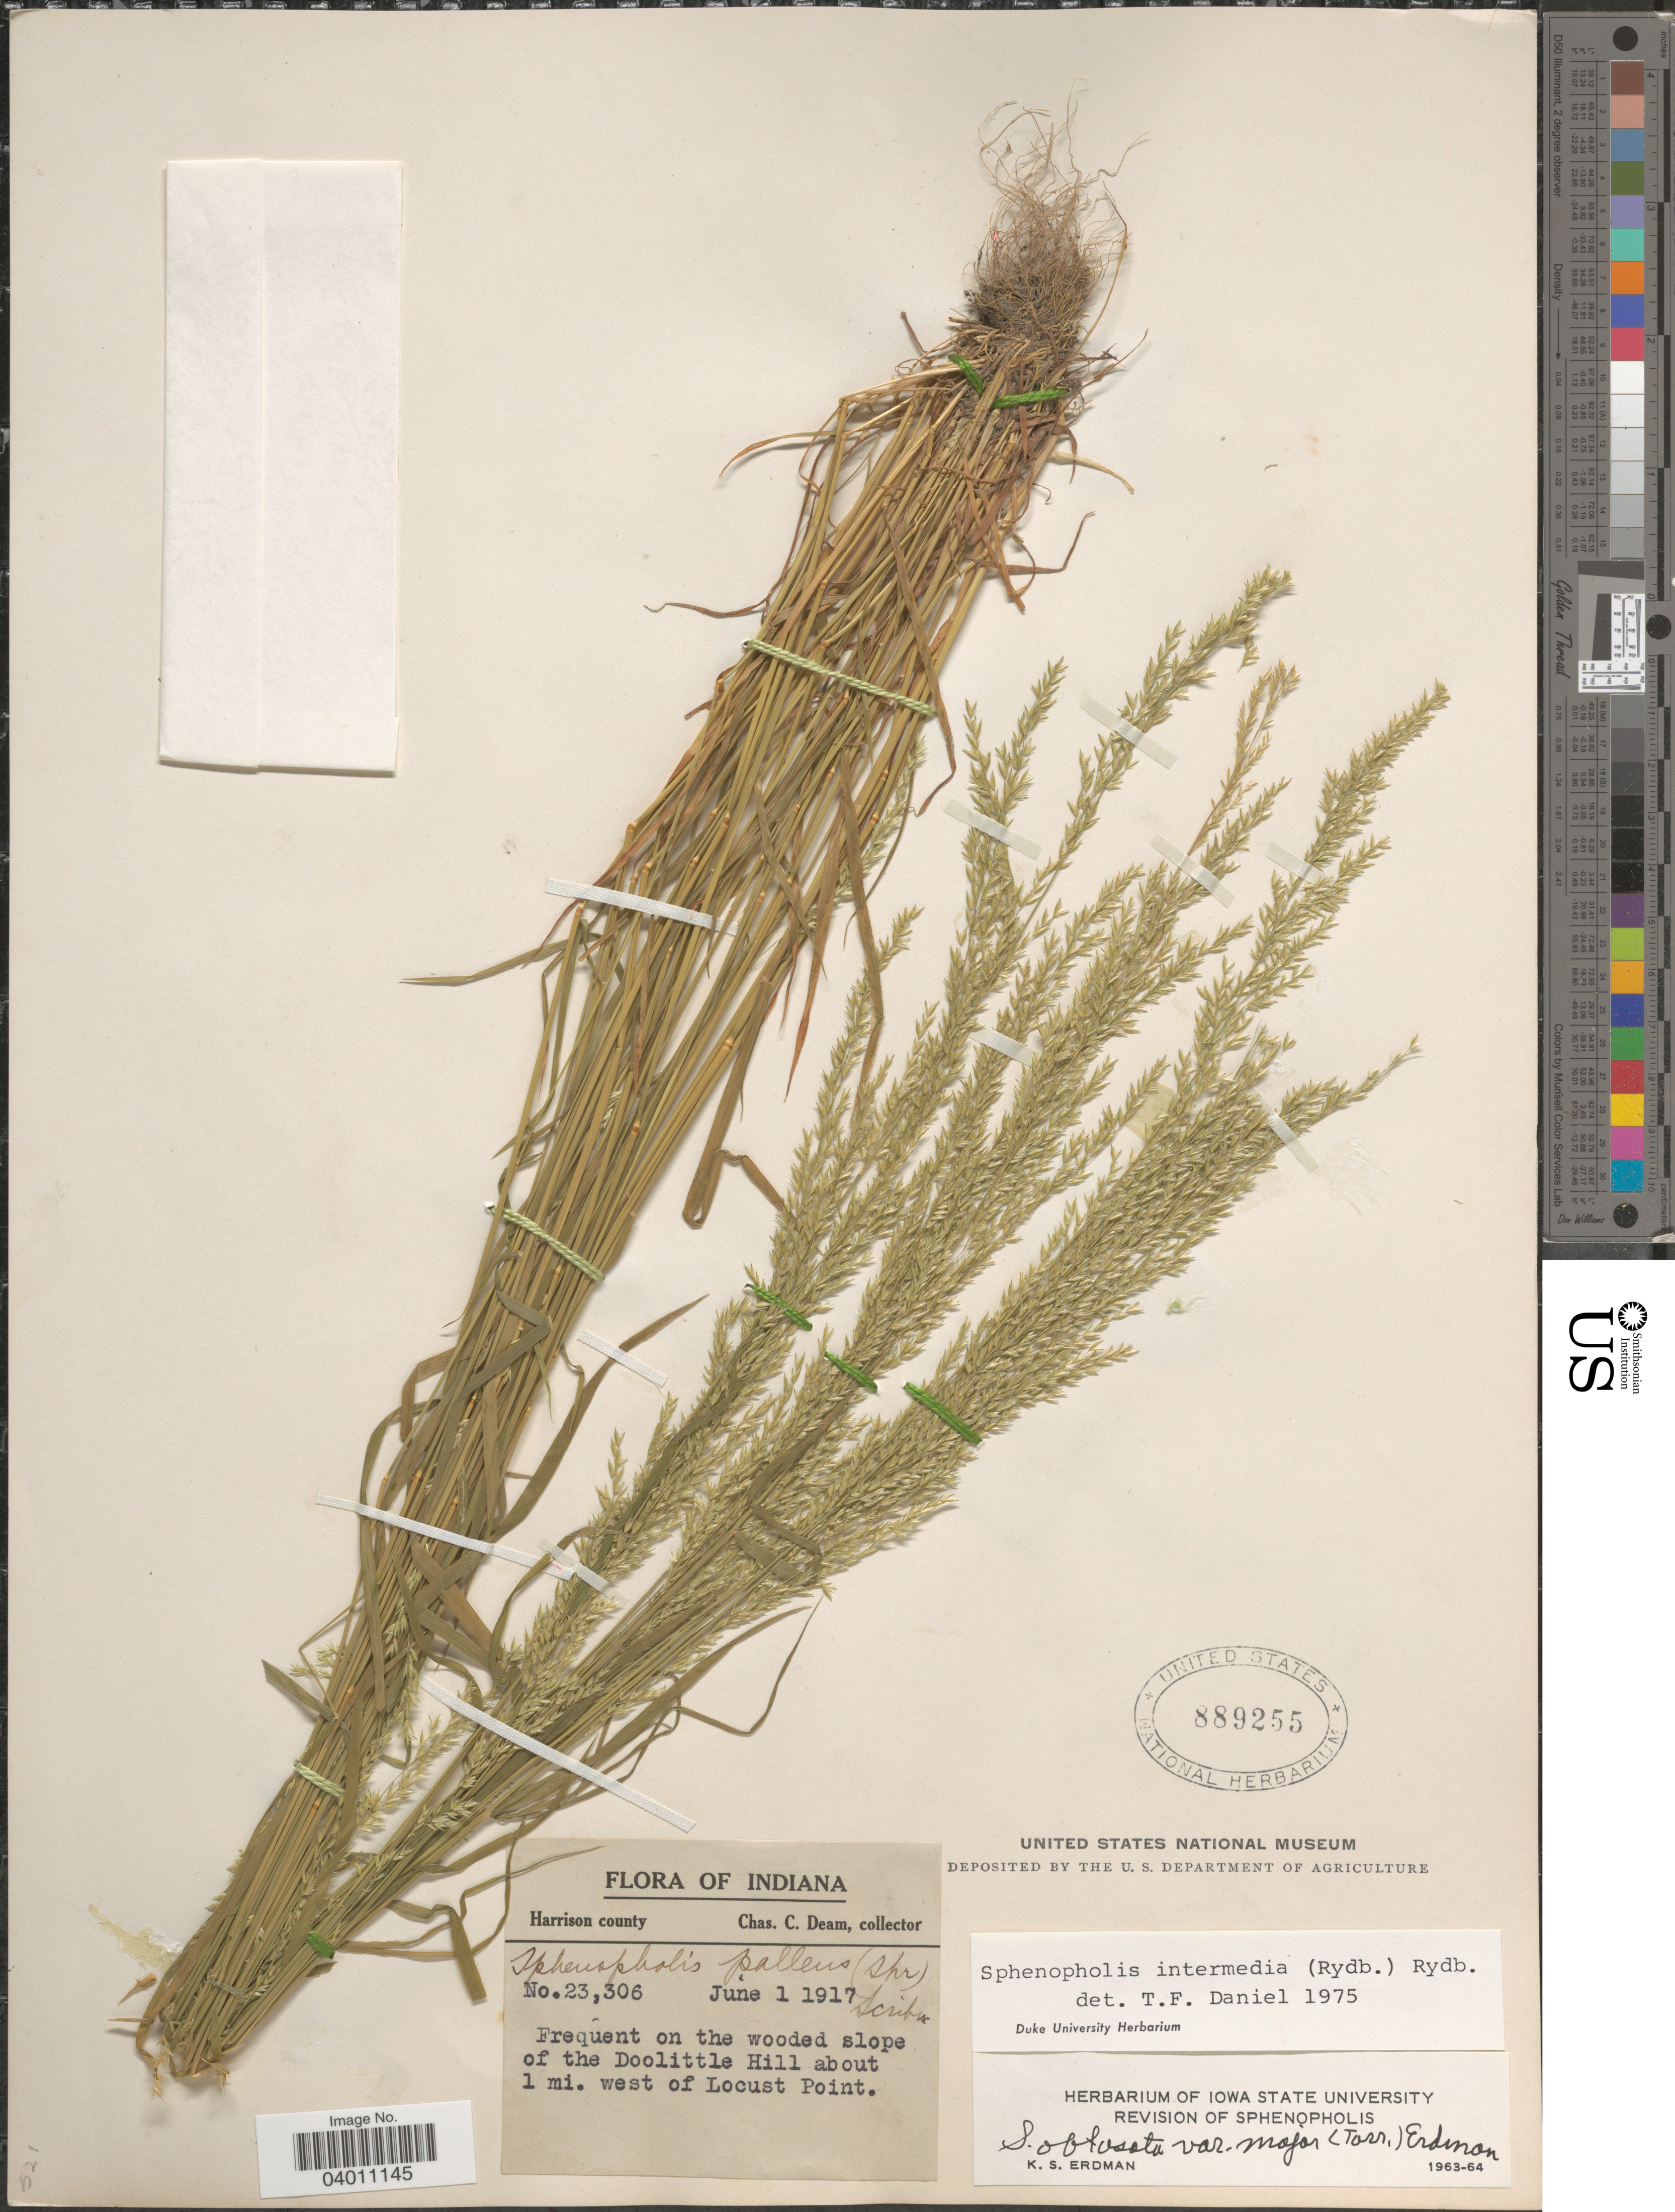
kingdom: Plantae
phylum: Tracheophyta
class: Liliopsida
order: Poales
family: Poaceae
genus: Sphenopholis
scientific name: Sphenopholis intermedia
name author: (Rydb.) Rydb.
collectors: C. C. Deam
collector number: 23306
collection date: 1917-06-01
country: United States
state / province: Indiana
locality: Harrison county. On the wooded slope of the Doolittle Hill about 1 mi. west of Locust Point.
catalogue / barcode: US 889255